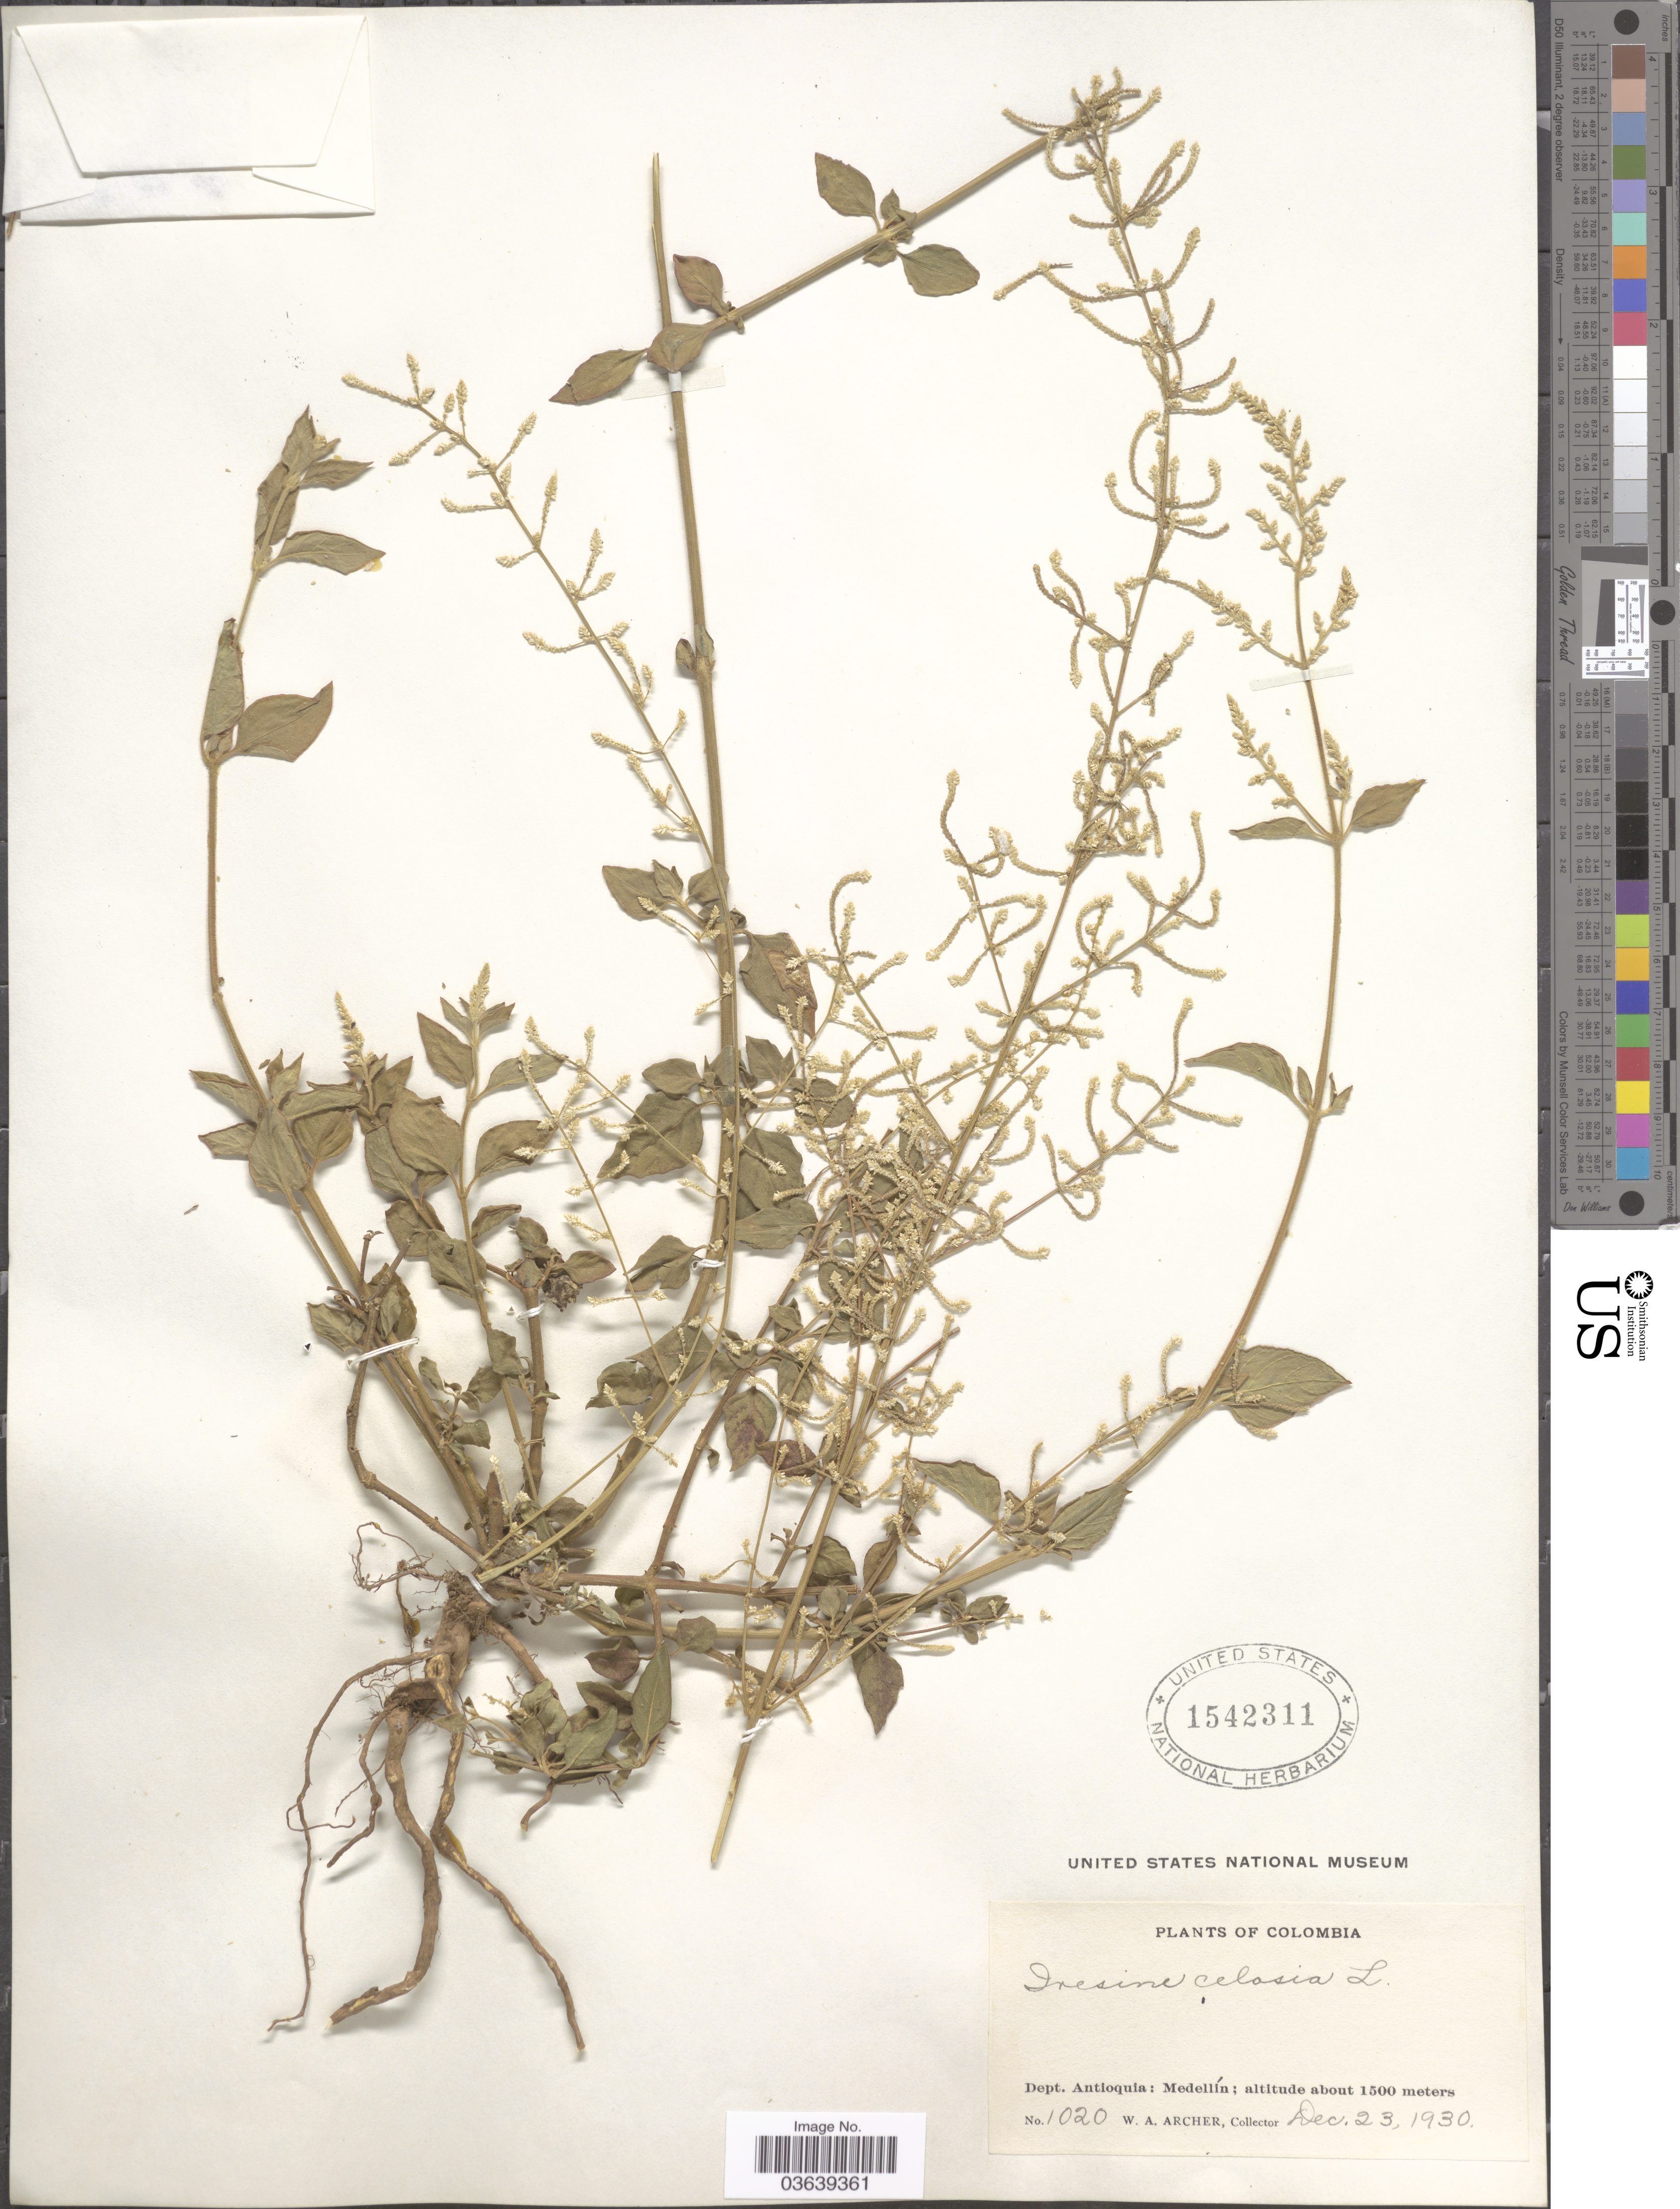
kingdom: Plantae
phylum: Tracheophyta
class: Magnoliopsida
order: Caryophyllales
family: Amaranthaceae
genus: Iresine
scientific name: Iresine celosia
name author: L.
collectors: W. Archer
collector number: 1020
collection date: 1930-12-23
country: Colombia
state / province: Antioquia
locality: Dept. Antioquia: Medellín.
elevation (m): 1500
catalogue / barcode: US 1542311